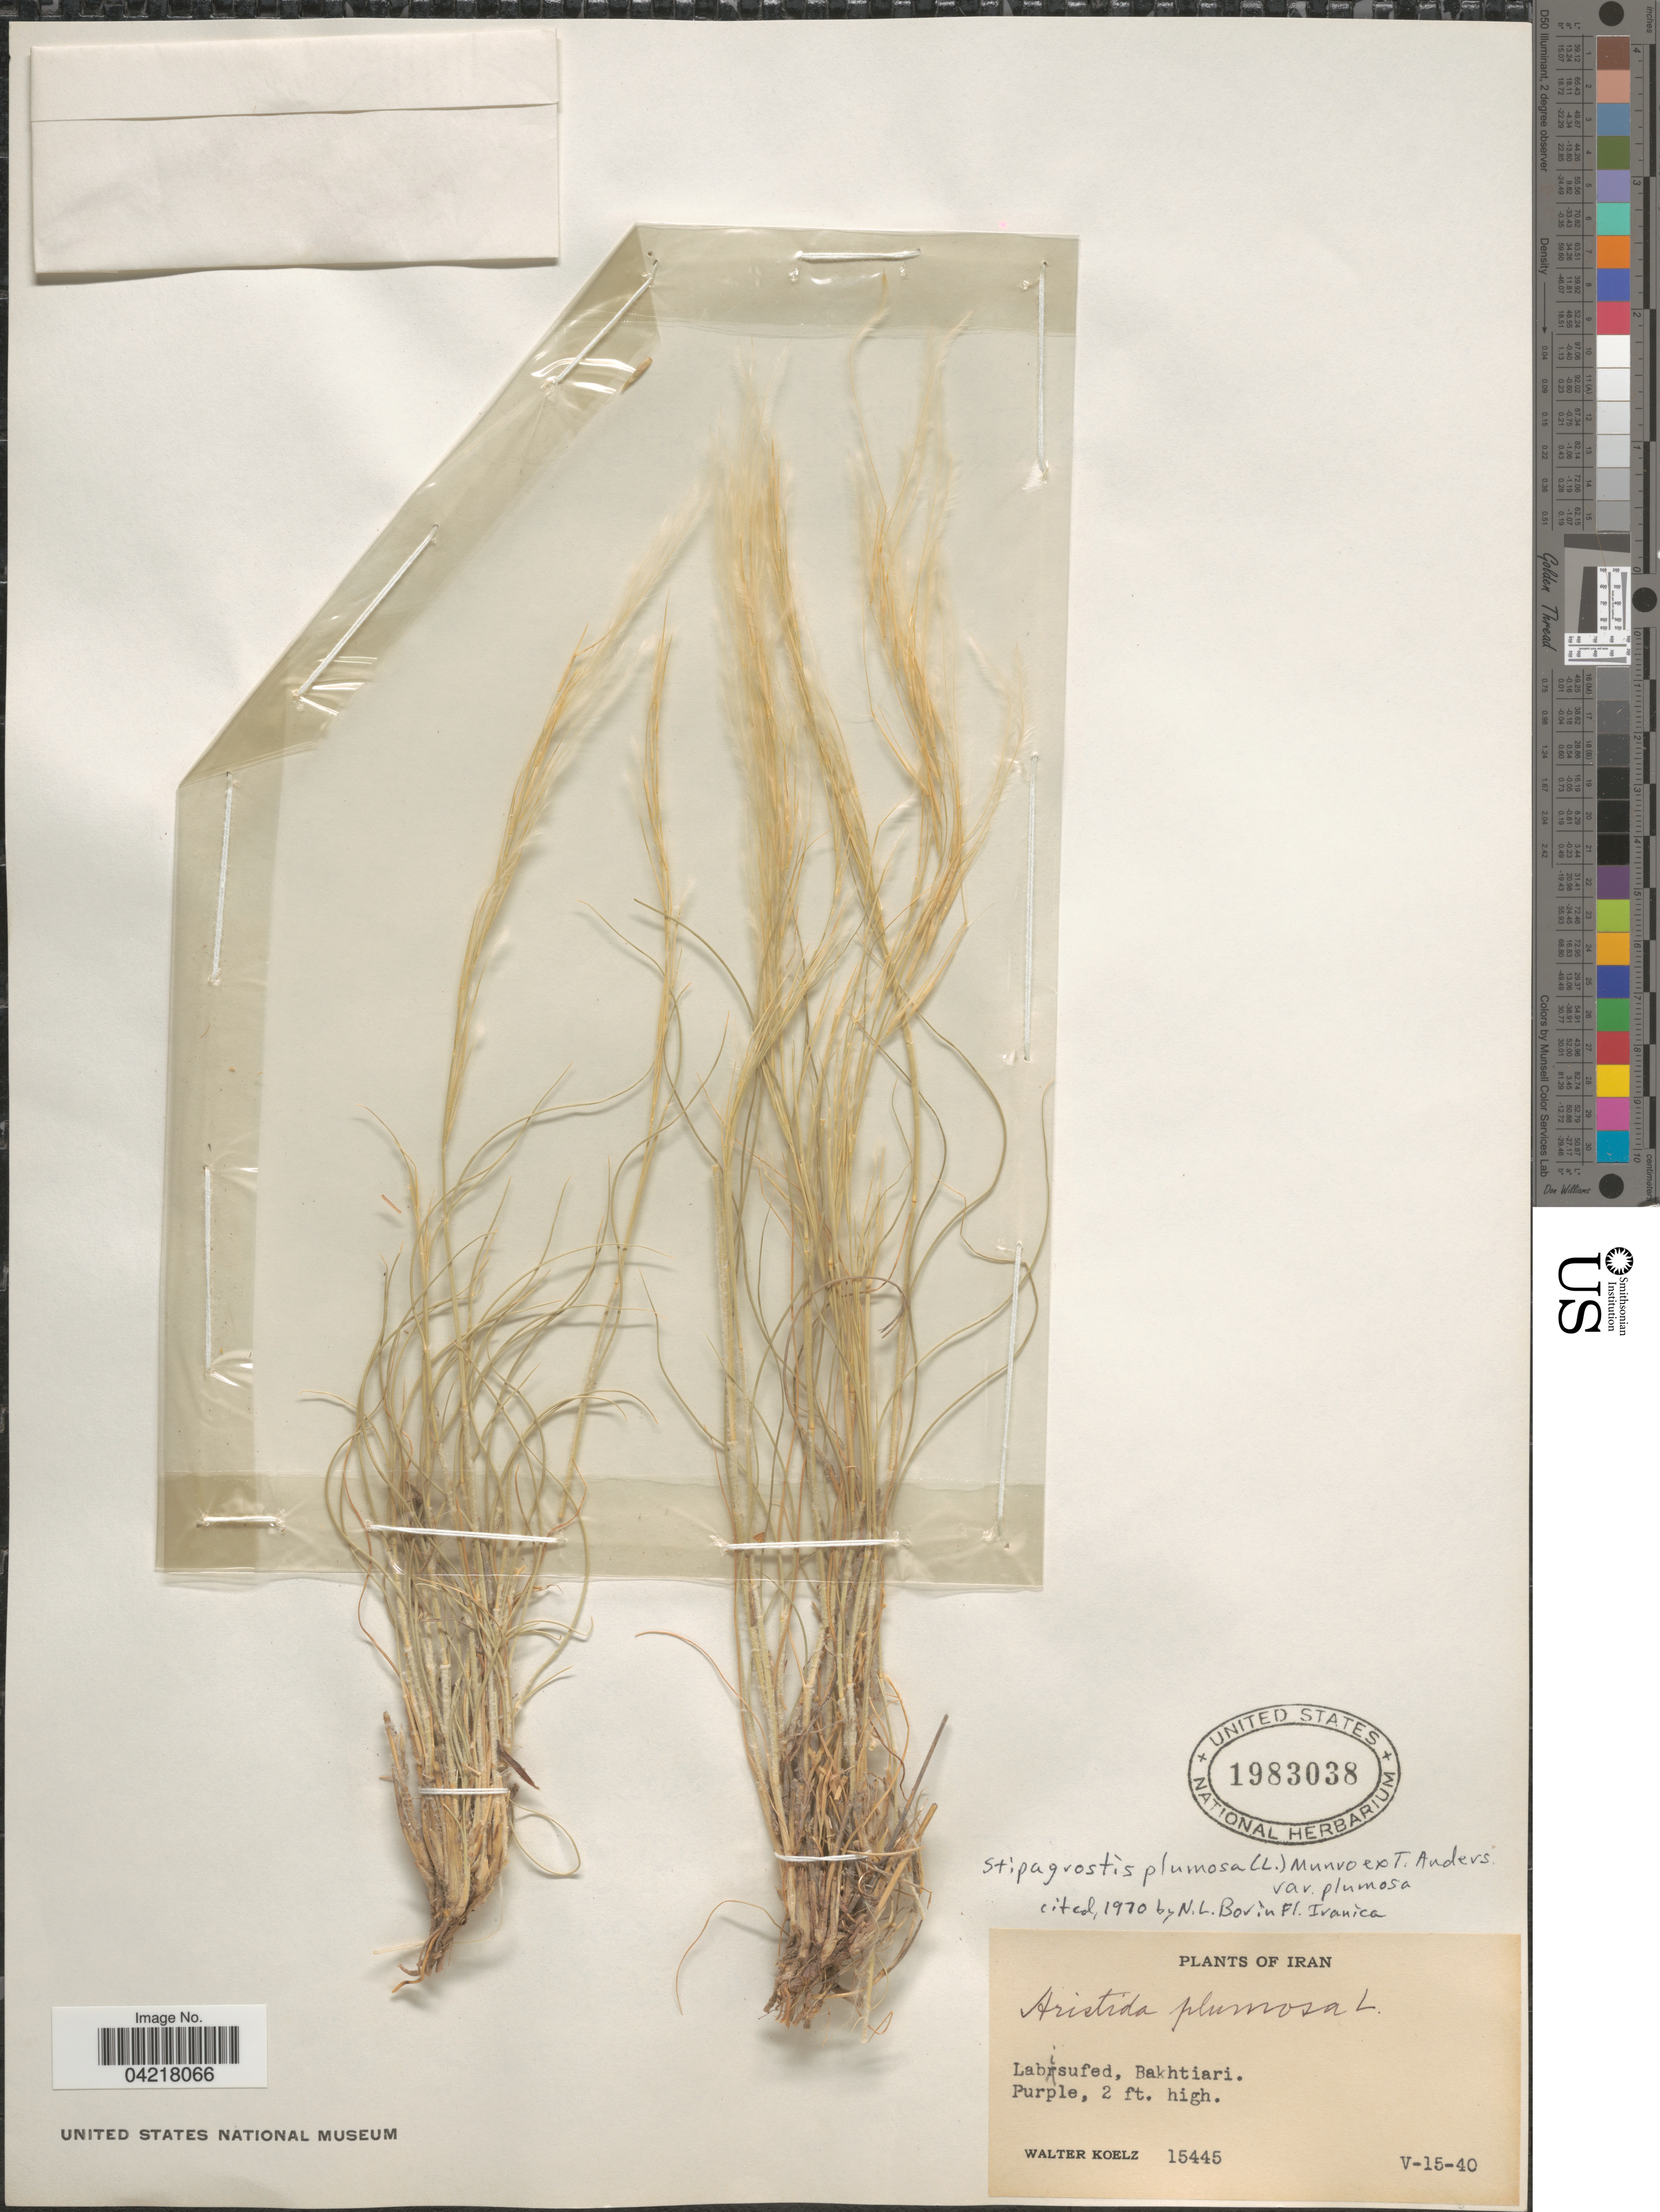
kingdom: Plantae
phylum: Tracheophyta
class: Liliopsida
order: Poales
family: Poaceae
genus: Stipagrostis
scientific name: Stipagrostis plumosa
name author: (L.) Munro ex T. Anderson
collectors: W. N. Koelz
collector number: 15445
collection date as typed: Transcribed d/m/y: 15/5/40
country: Iran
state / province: Chahar Mahaal and Bakhtiari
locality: Labisufed, Bakhtiari.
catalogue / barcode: US 1983038